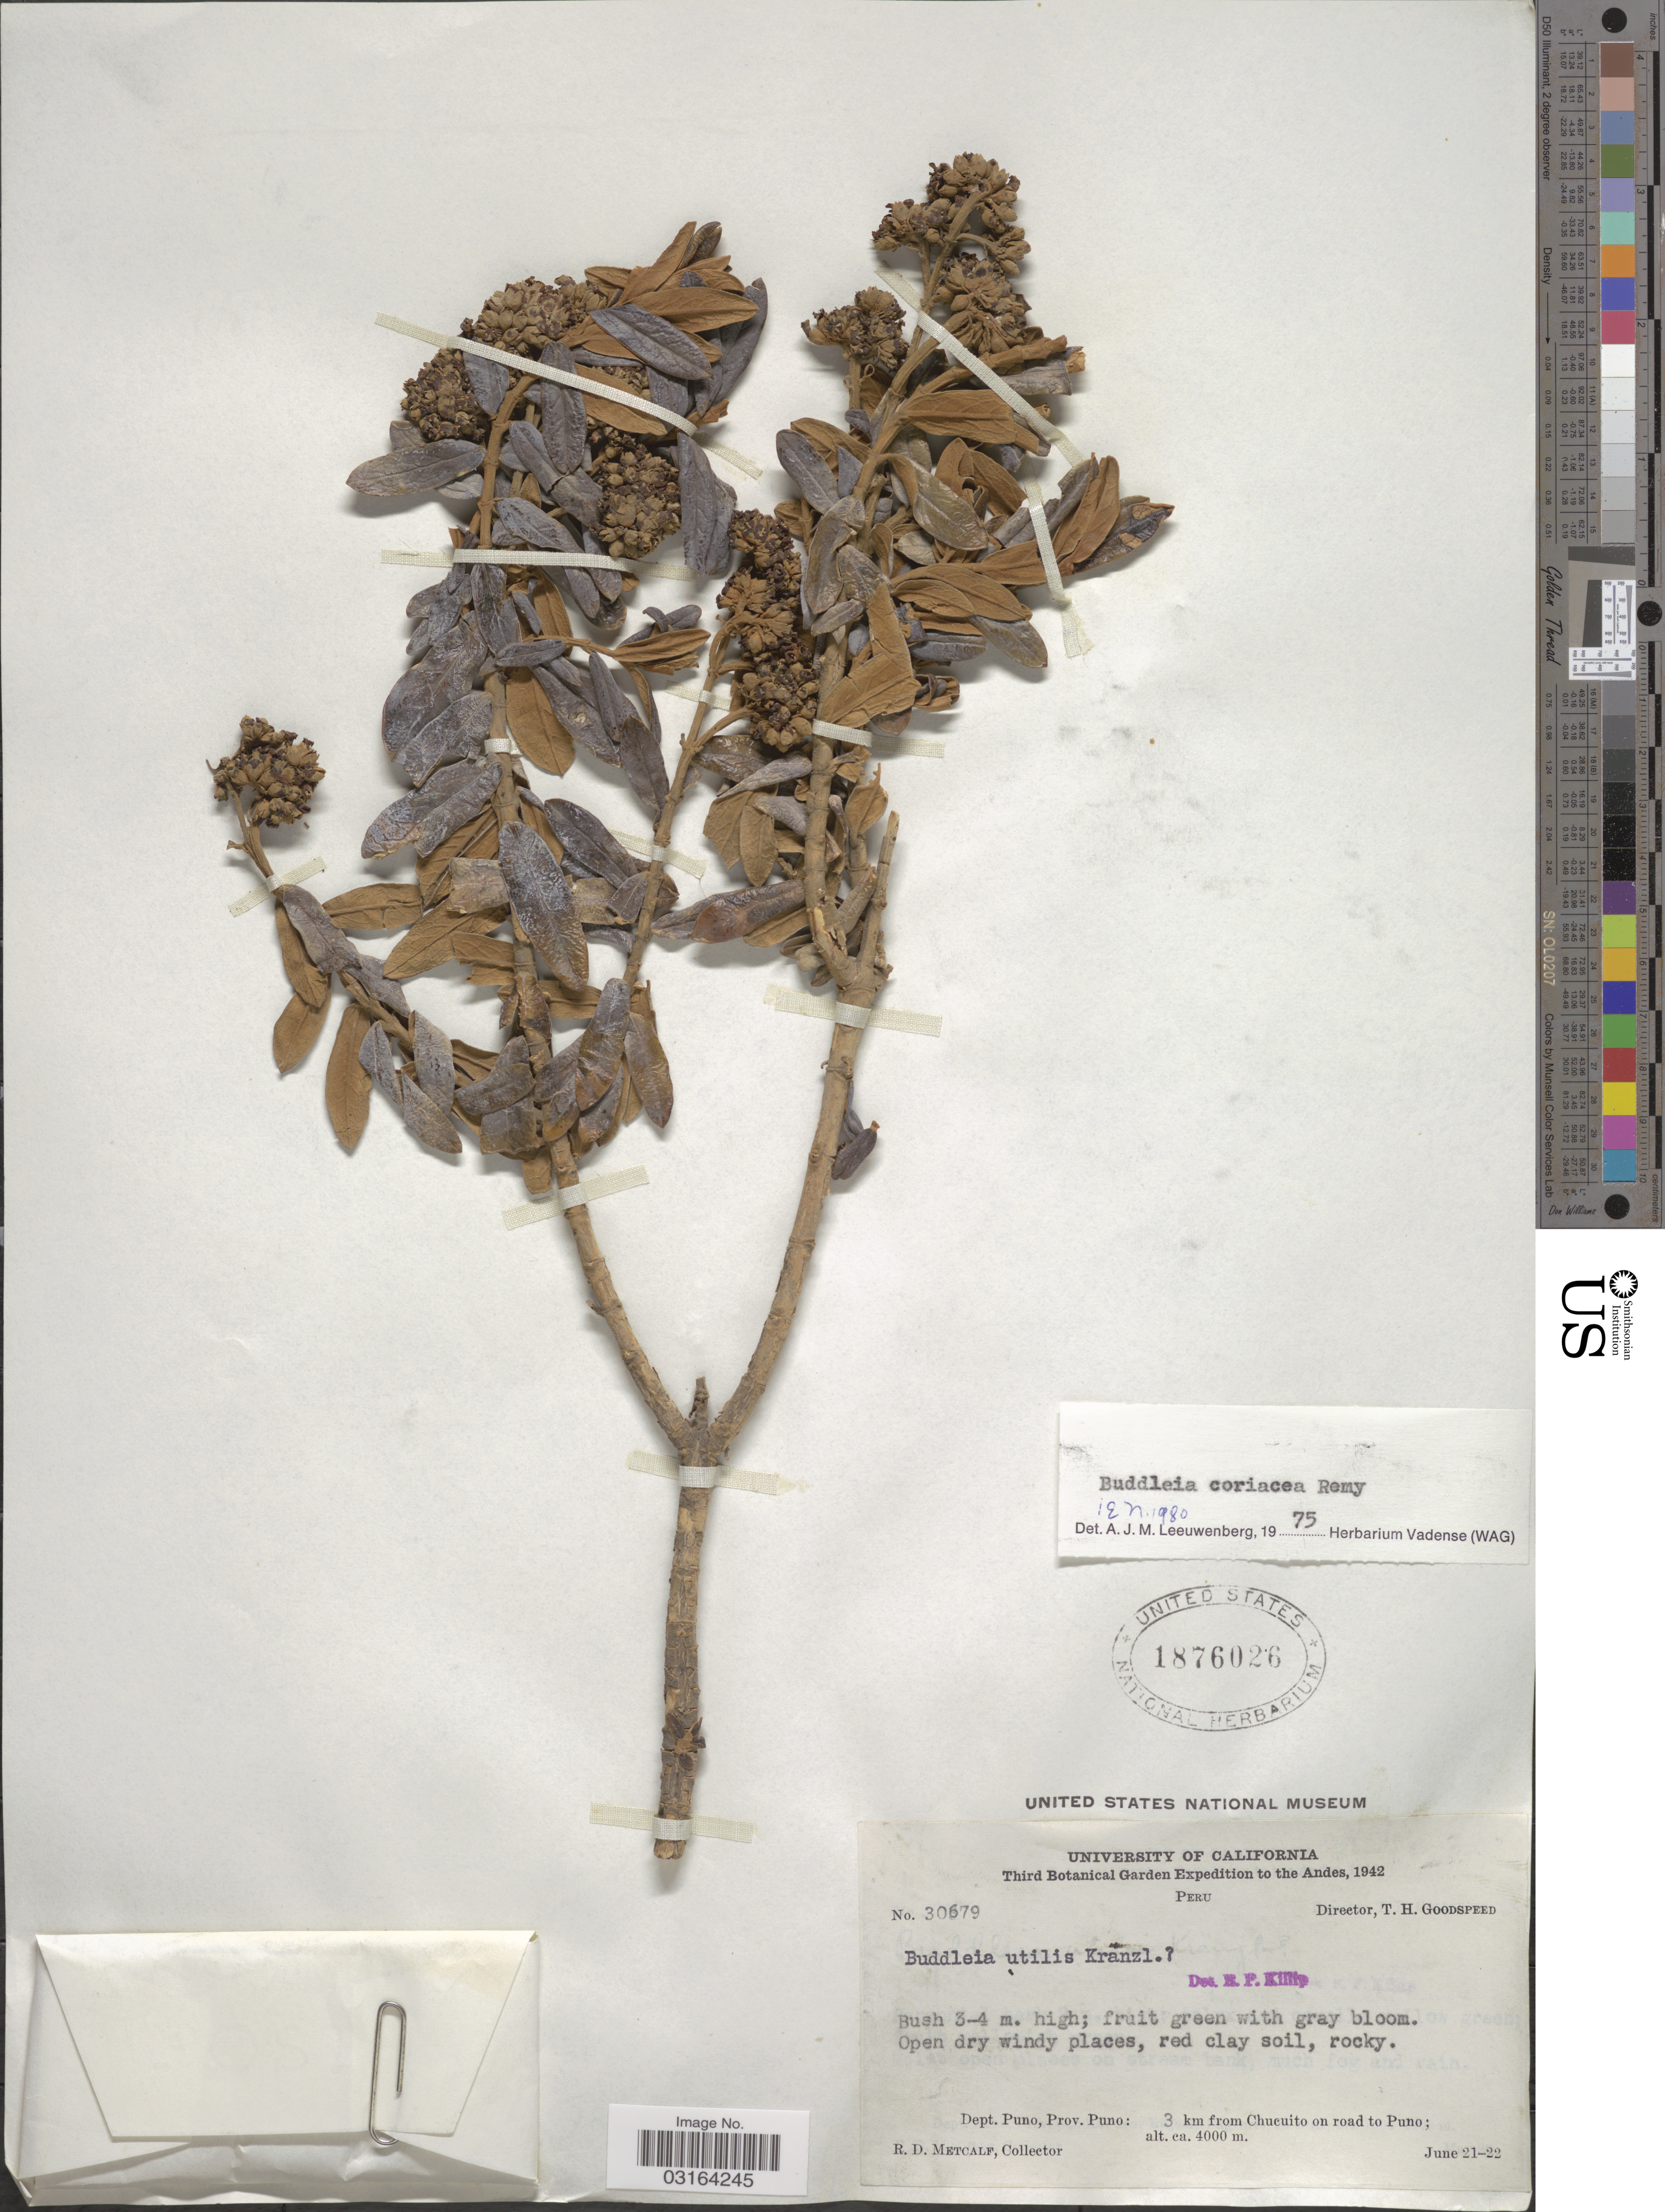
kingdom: Plantae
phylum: Tracheophyta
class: Magnoliopsida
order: Lamiales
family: Scrophulariaceae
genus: Buddleja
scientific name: Buddleja coriacea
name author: Remy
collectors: R. D. Metcalf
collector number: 30679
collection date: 1942-06-21/1942-06-22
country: Peru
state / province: Puno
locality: The Andes, Dept. Puno, Prov. Puno: 3 km from Chucuito on road to Puno.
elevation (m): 4000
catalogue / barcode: US 1876026